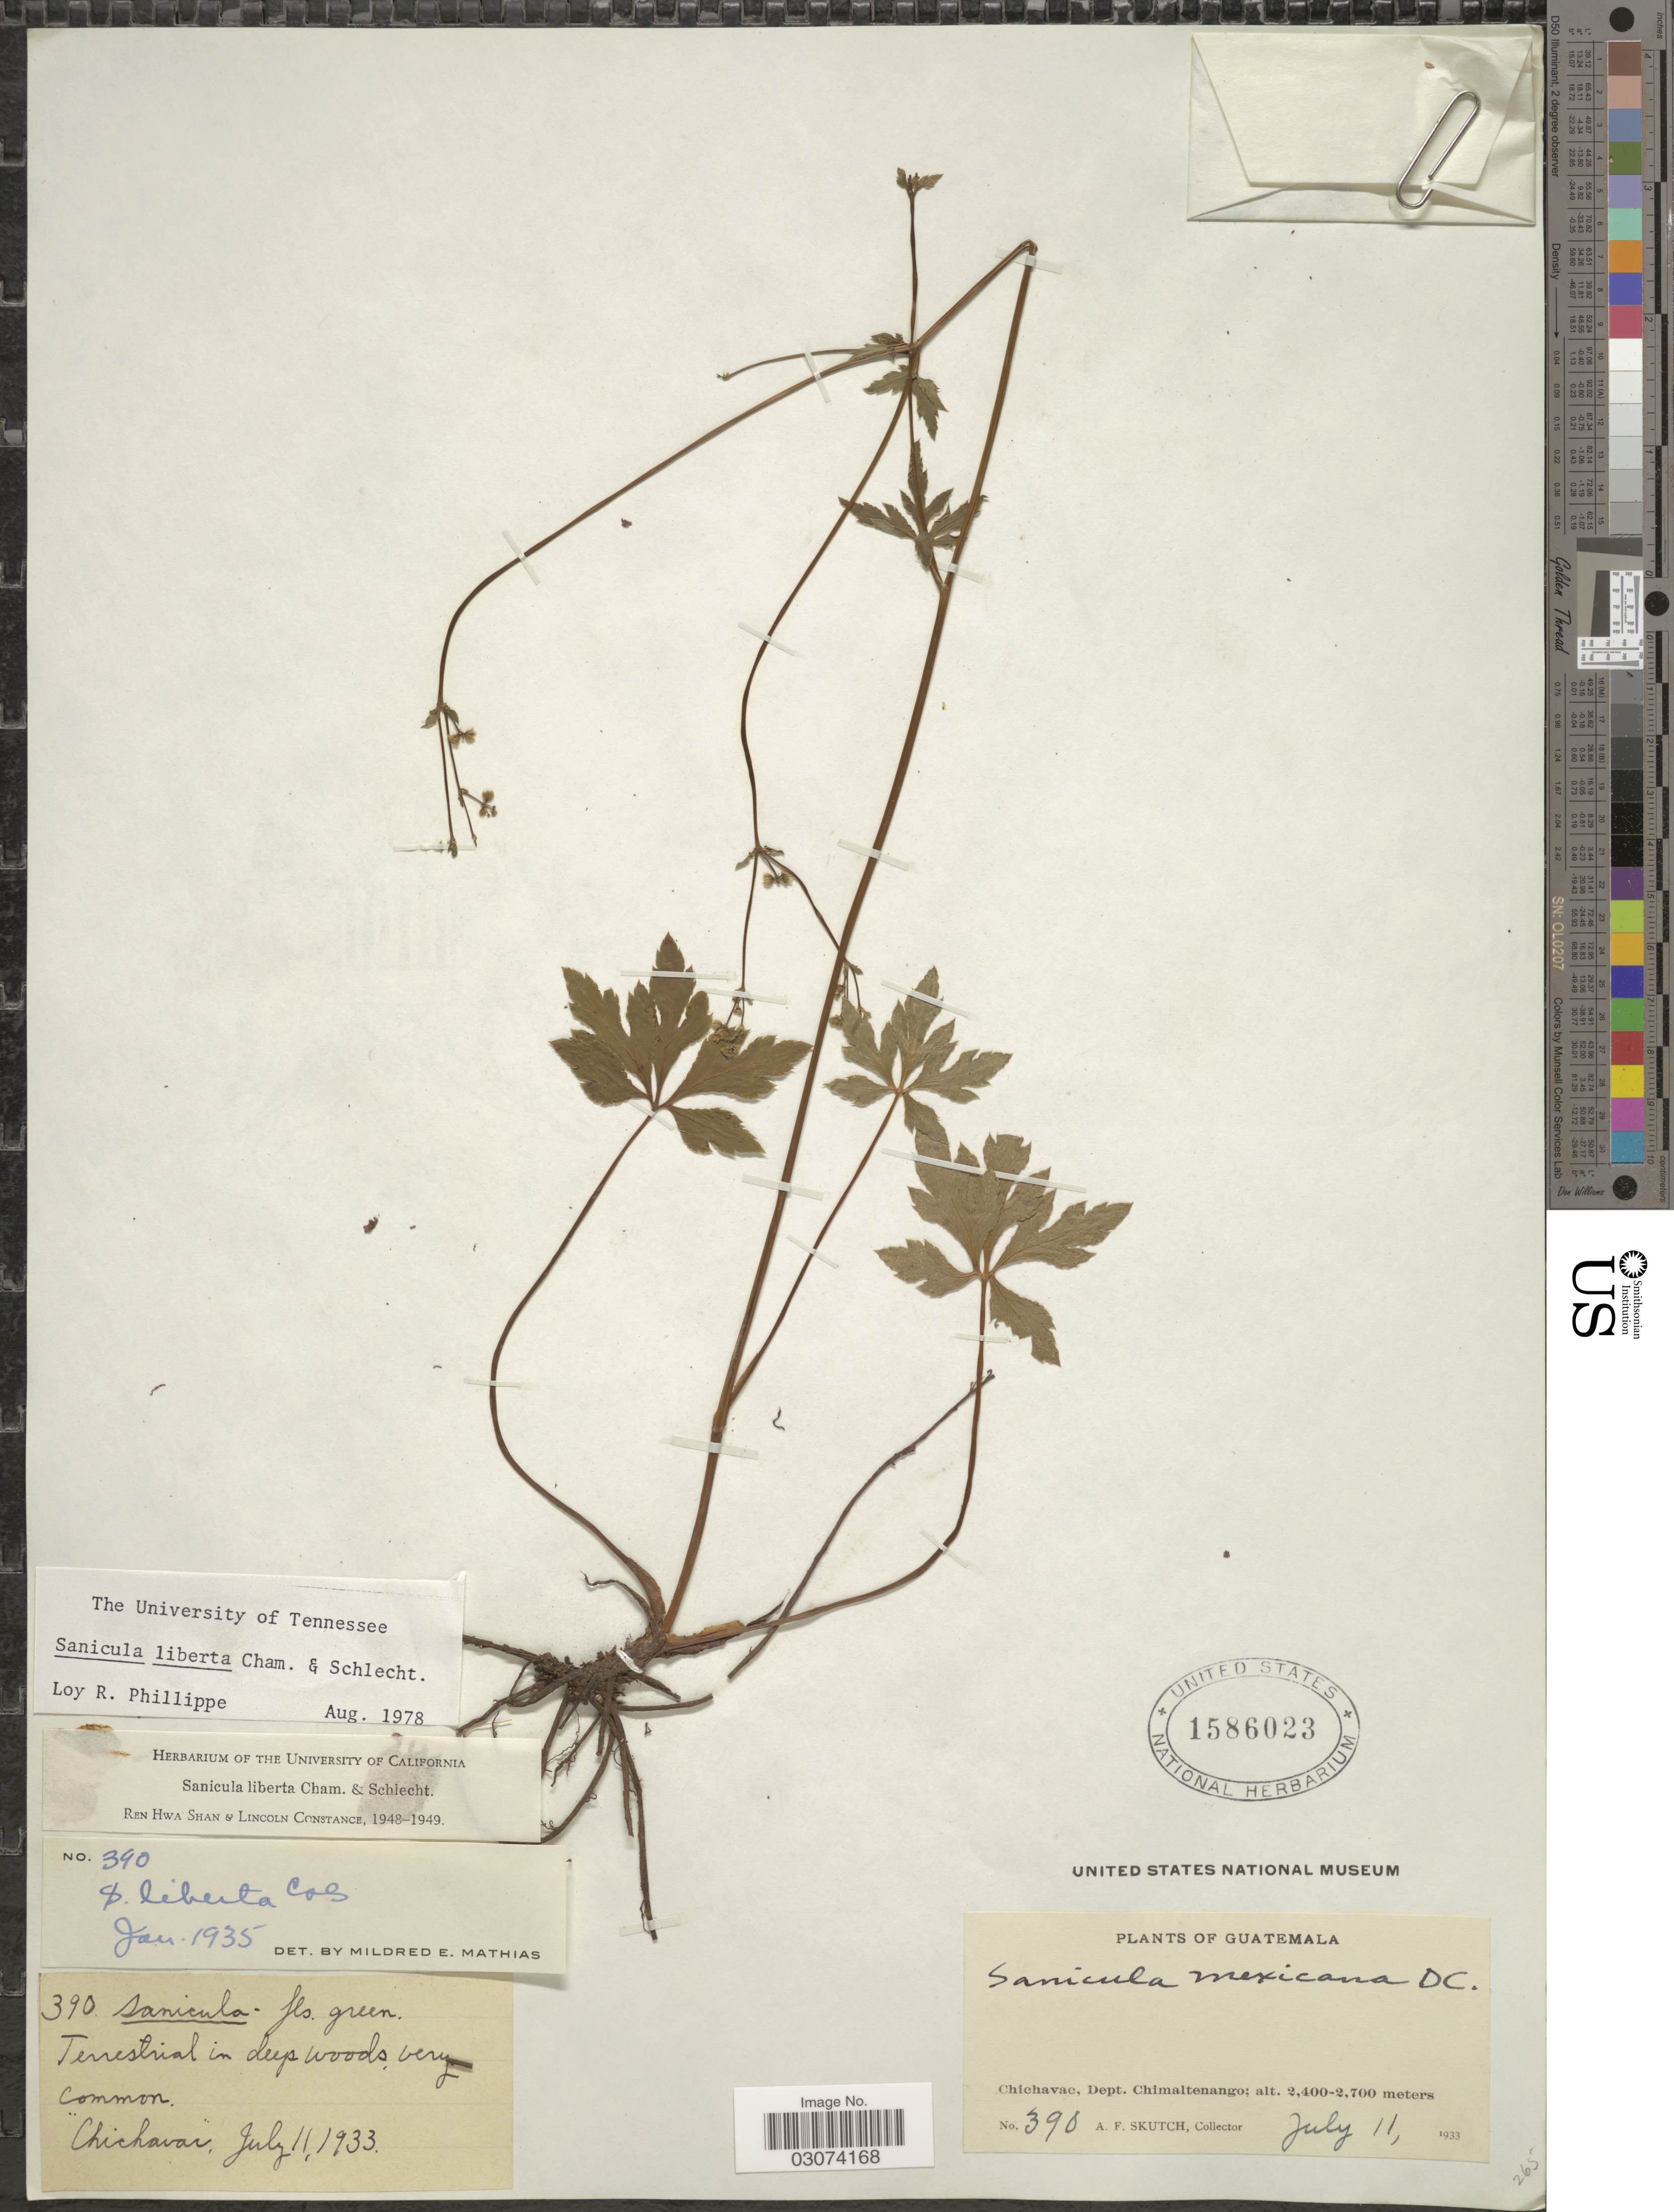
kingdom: Plantae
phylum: Tracheophyta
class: Magnoliopsida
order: Apiales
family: Apiaceae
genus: Sanicula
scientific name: Sanicula liberta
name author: Cham. & Schltdl.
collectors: A. F. Skutch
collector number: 390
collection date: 1933-07-11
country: Guatemala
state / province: Chimaltenango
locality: Chichavac, Dept. Chimaltenango.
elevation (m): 2400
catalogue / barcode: US 1586023